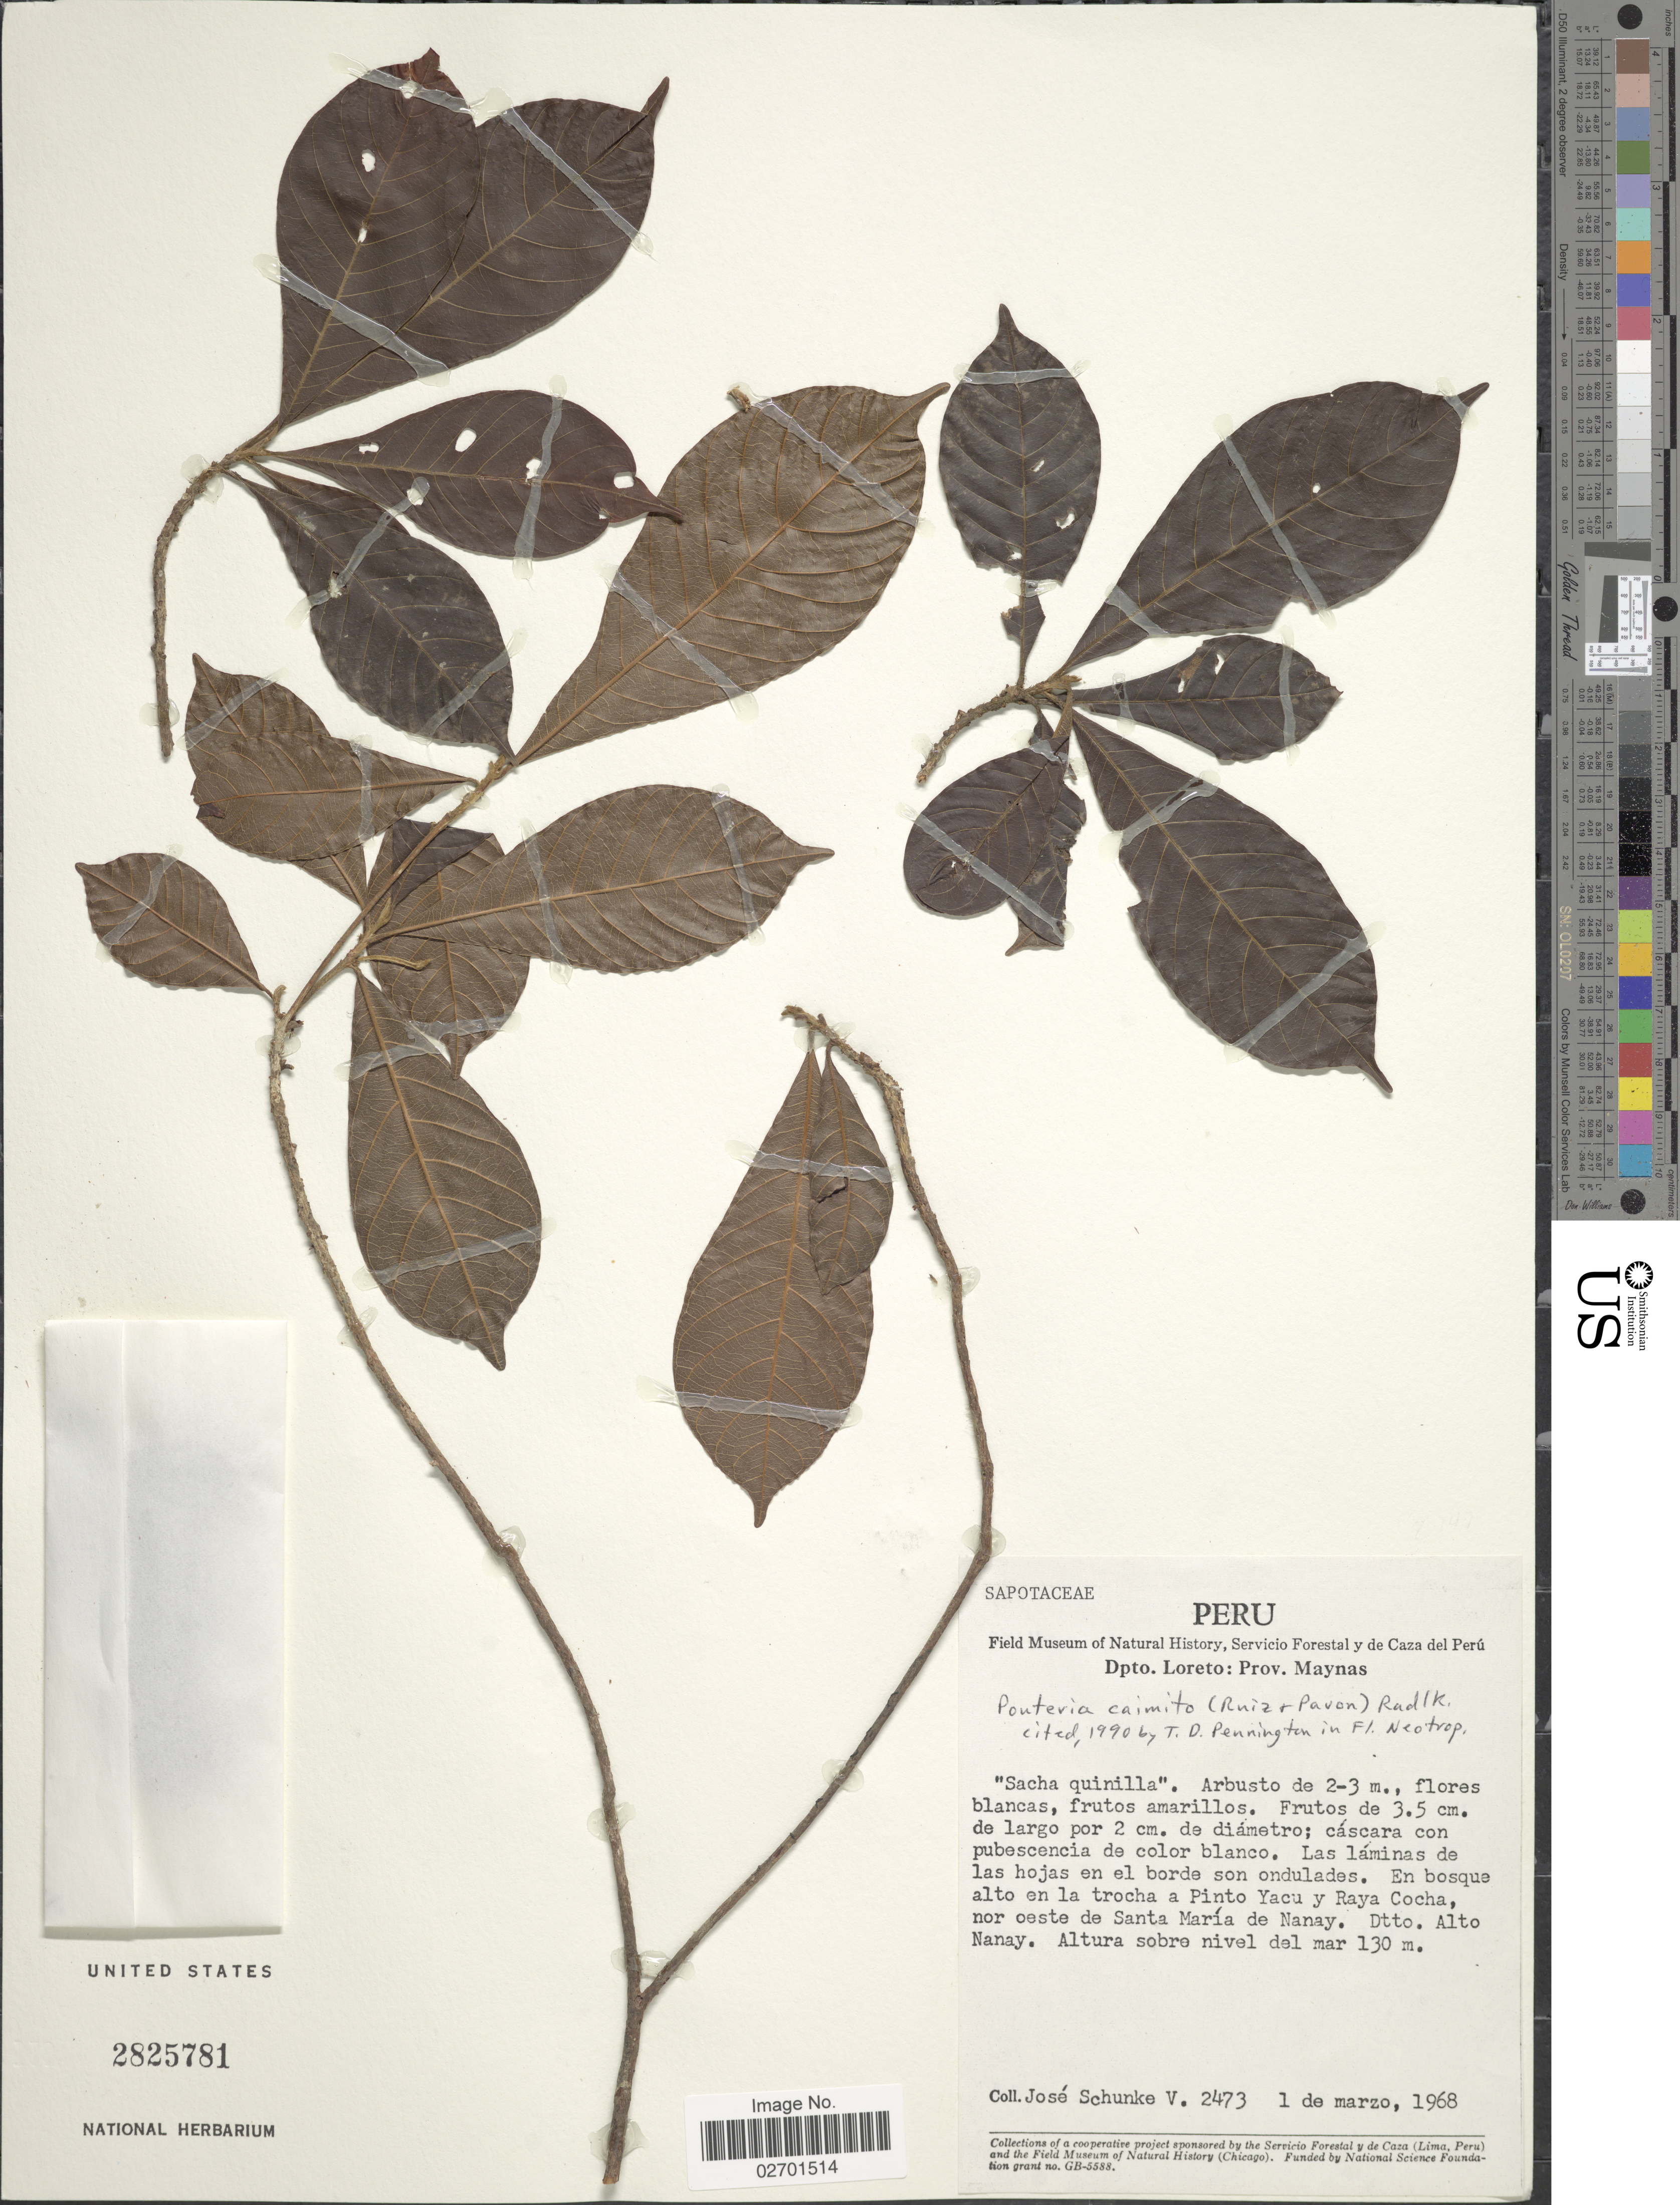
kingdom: Plantae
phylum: Tracheophyta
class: Magnoliopsida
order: Ericales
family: Sapotaceae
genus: Pouteria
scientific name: Pouteria caimito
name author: (Ruiz & Pav.) Radlk.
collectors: J. Schunke Vigo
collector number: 2473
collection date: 1968-03-01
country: Peru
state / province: Loreto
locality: Prov. Maynas, en bosque alto en la trocha a Pinto Yacu y Raya Cocha, nor oeste de Santa Maria de Nanay, Dtto. Alto Nanay.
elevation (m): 130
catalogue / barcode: US 2825781